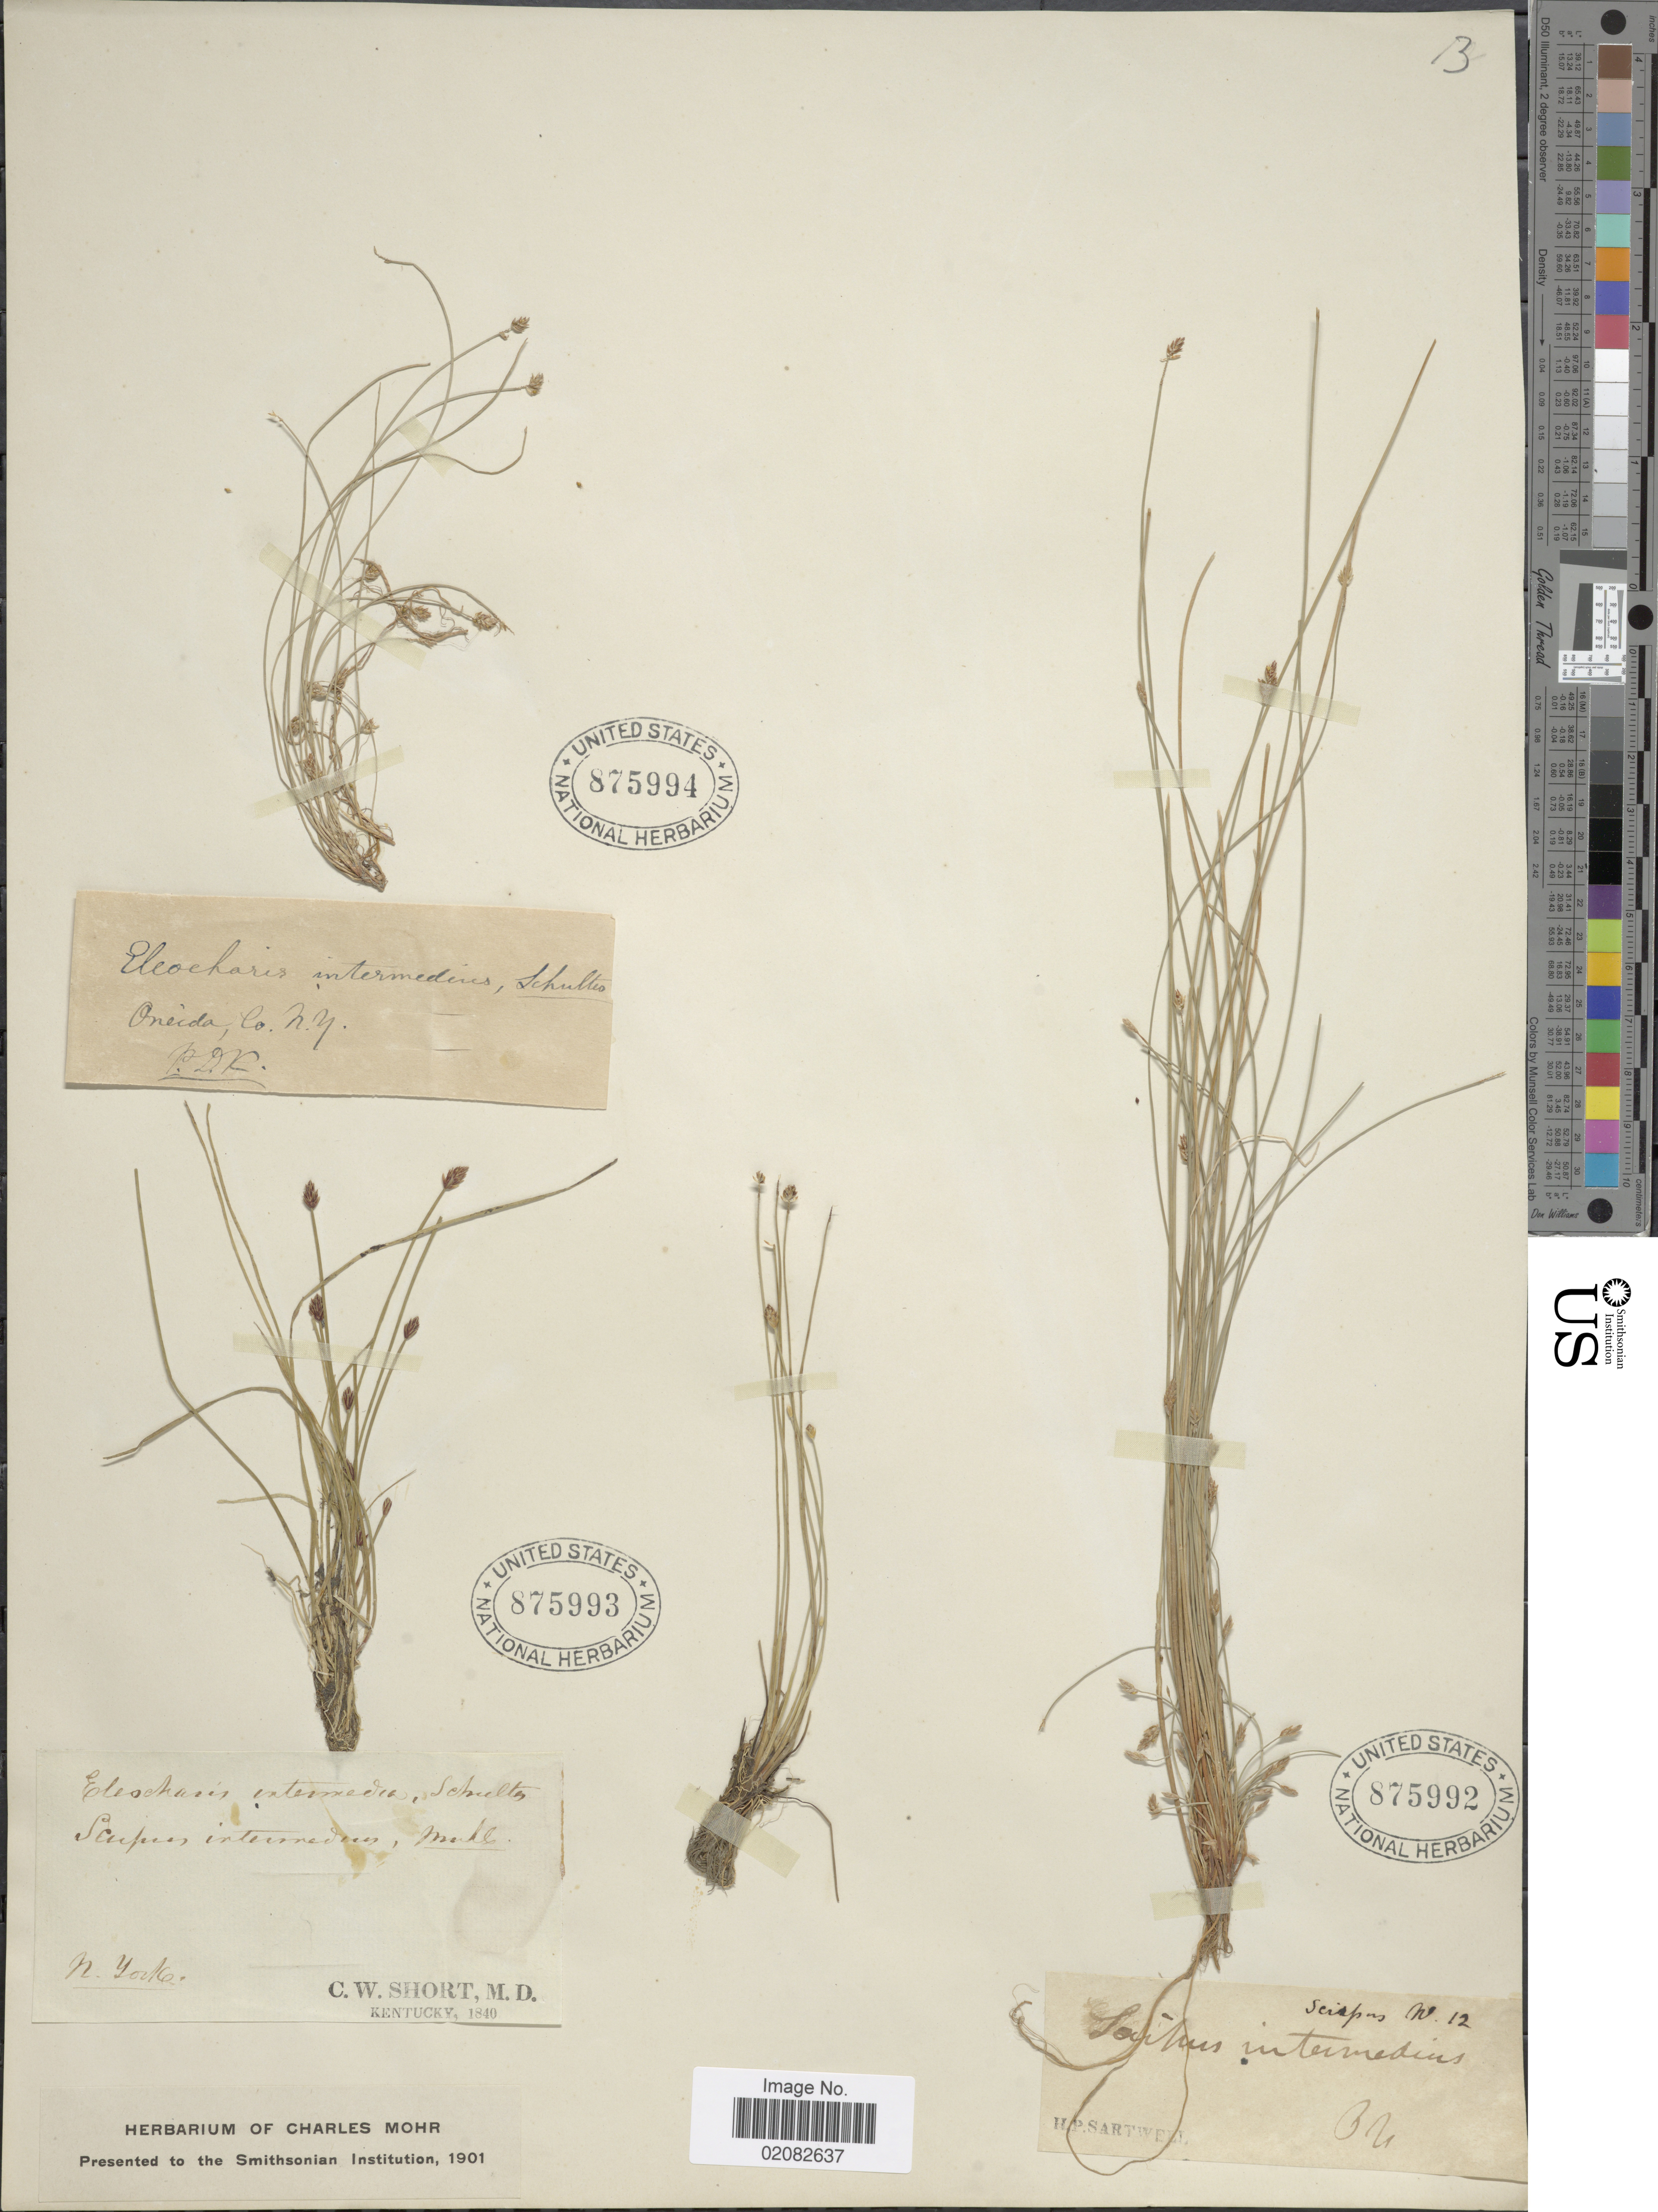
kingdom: Plantae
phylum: Tracheophyta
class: Liliopsida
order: Poales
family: Cyperaceae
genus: Eleocharis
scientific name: Eleocharis intermedia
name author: Schult.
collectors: H. P. Sartwell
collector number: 12?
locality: BY [interpreted]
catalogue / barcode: US 875992